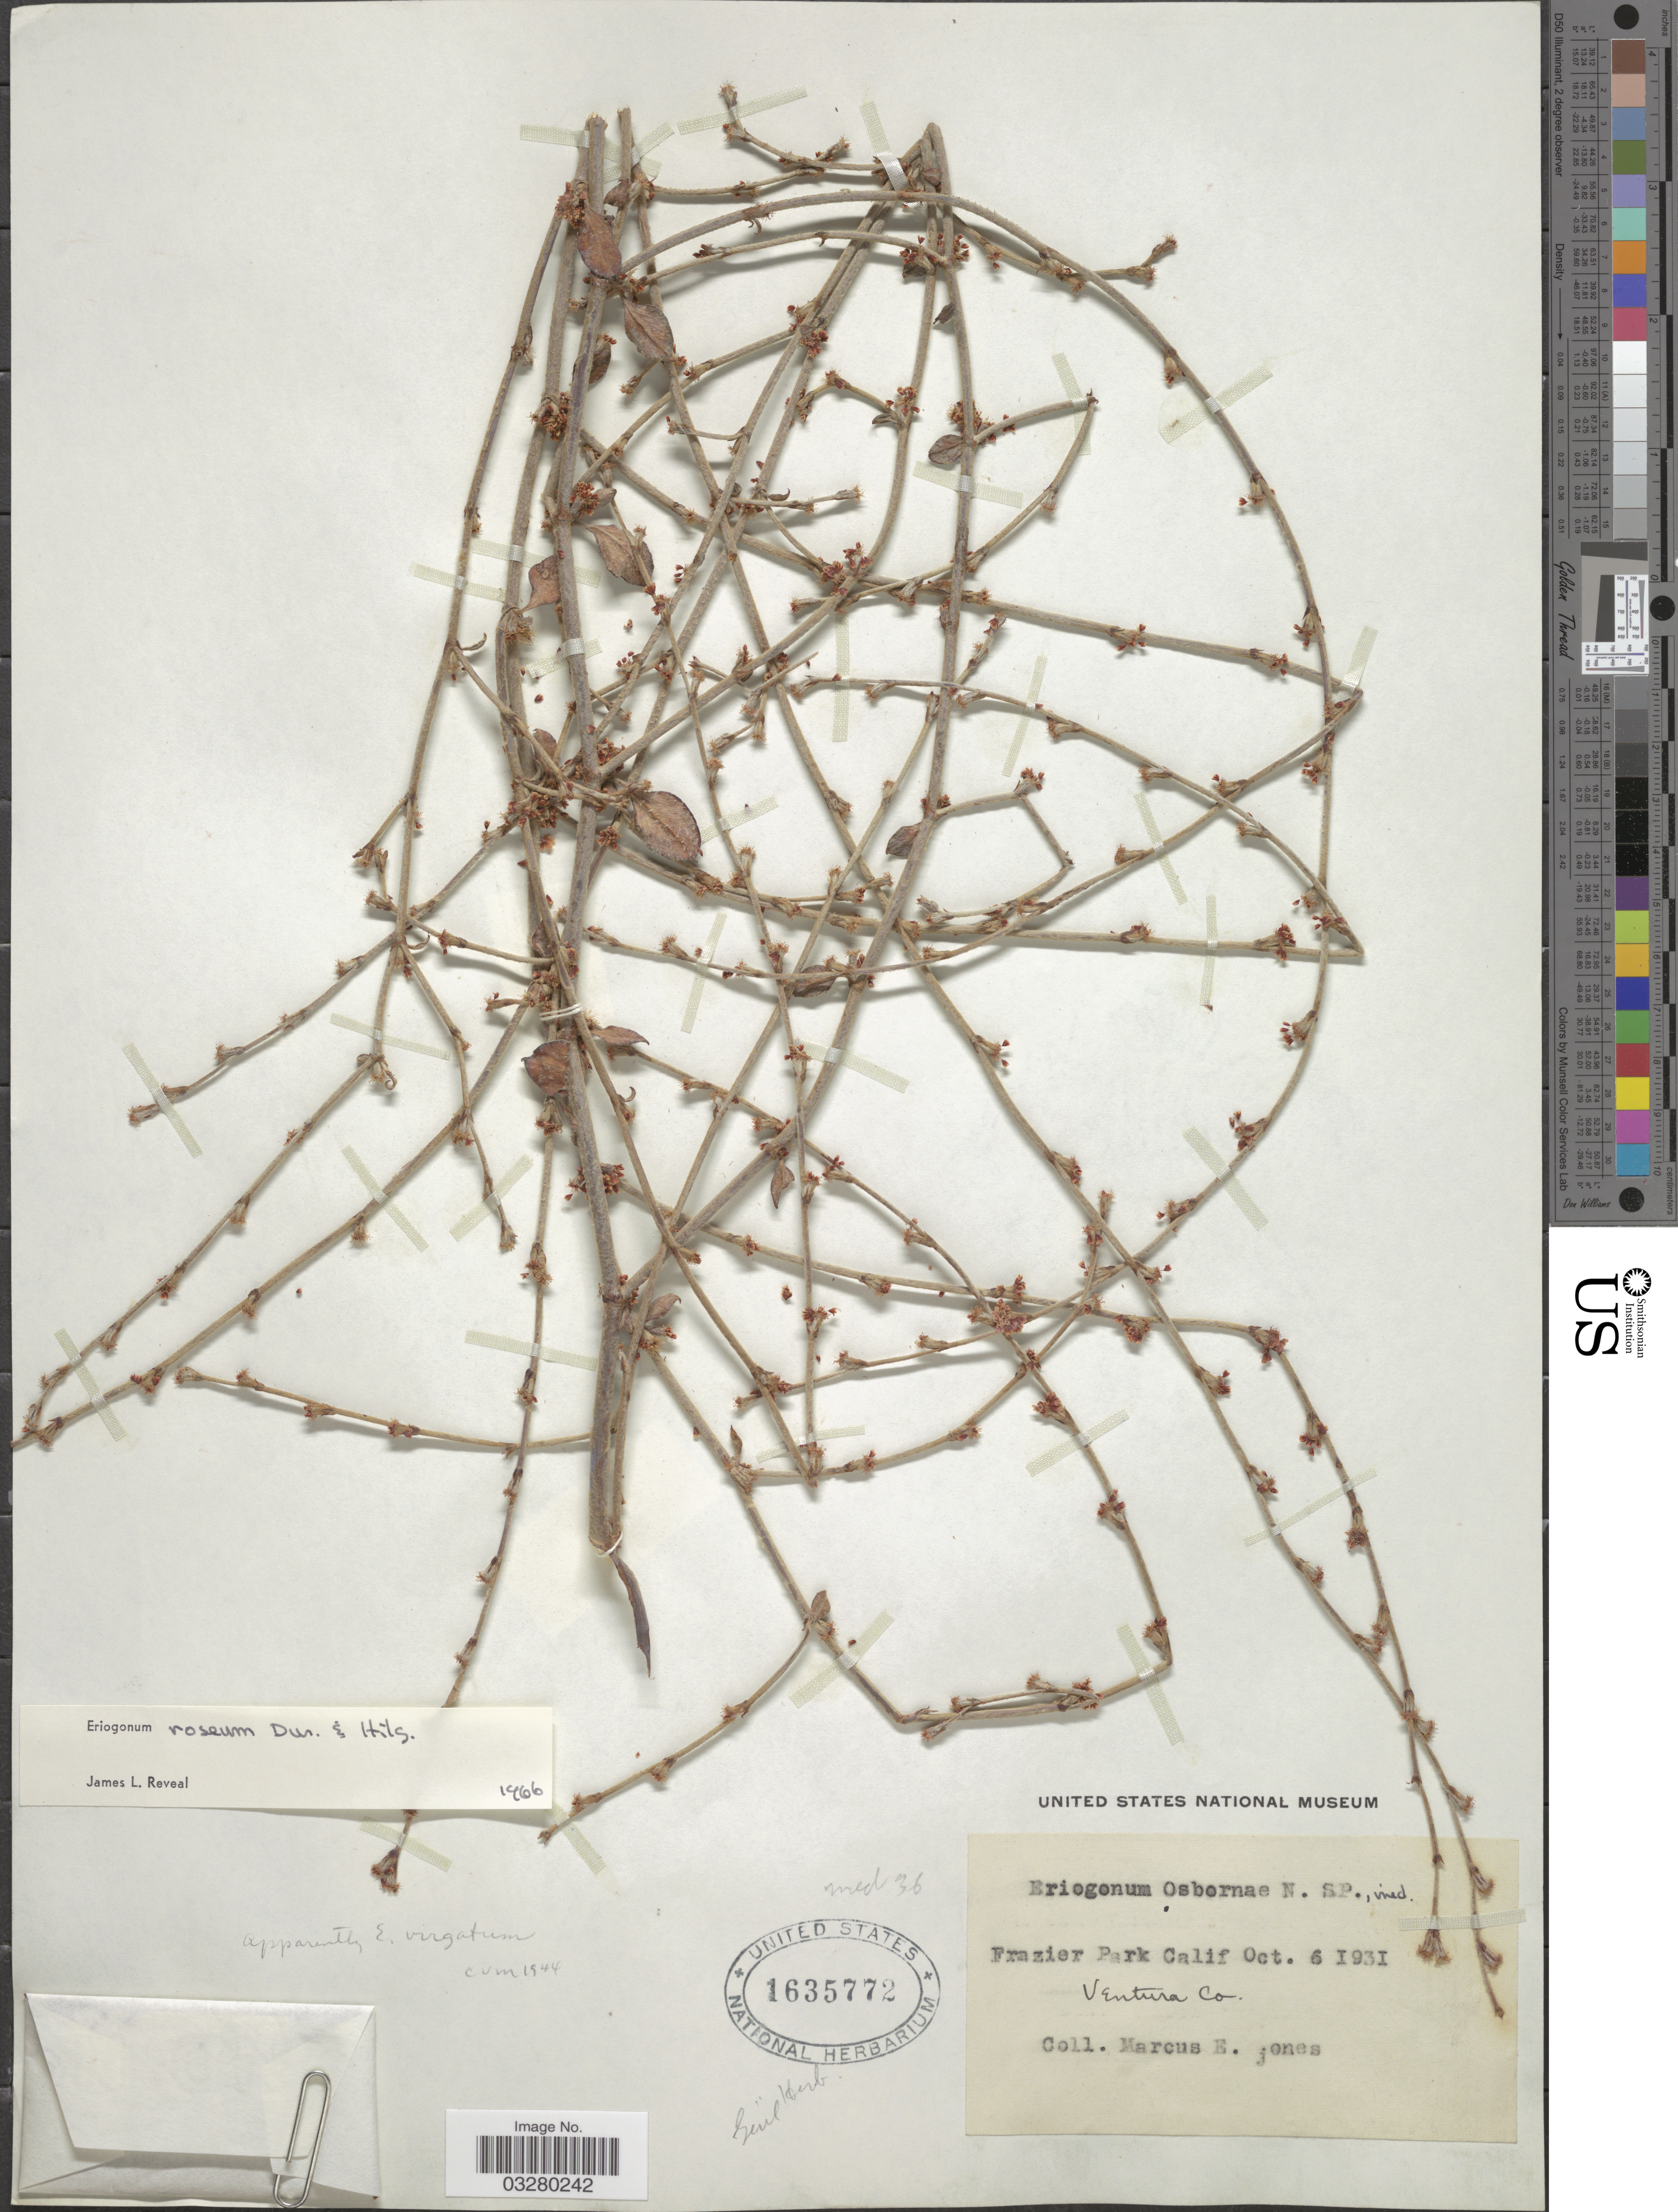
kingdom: Plantae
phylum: Tracheophyta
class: Magnoliopsida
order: Caryophyllales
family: Polygonaceae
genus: Eriogonum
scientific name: Eriogonum roseum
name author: Durand & Hilg.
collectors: M. E. Jones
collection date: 1931-10-06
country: United States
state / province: California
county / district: Ventura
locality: Frazier Park. Ventura Co.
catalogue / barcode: US 1635772